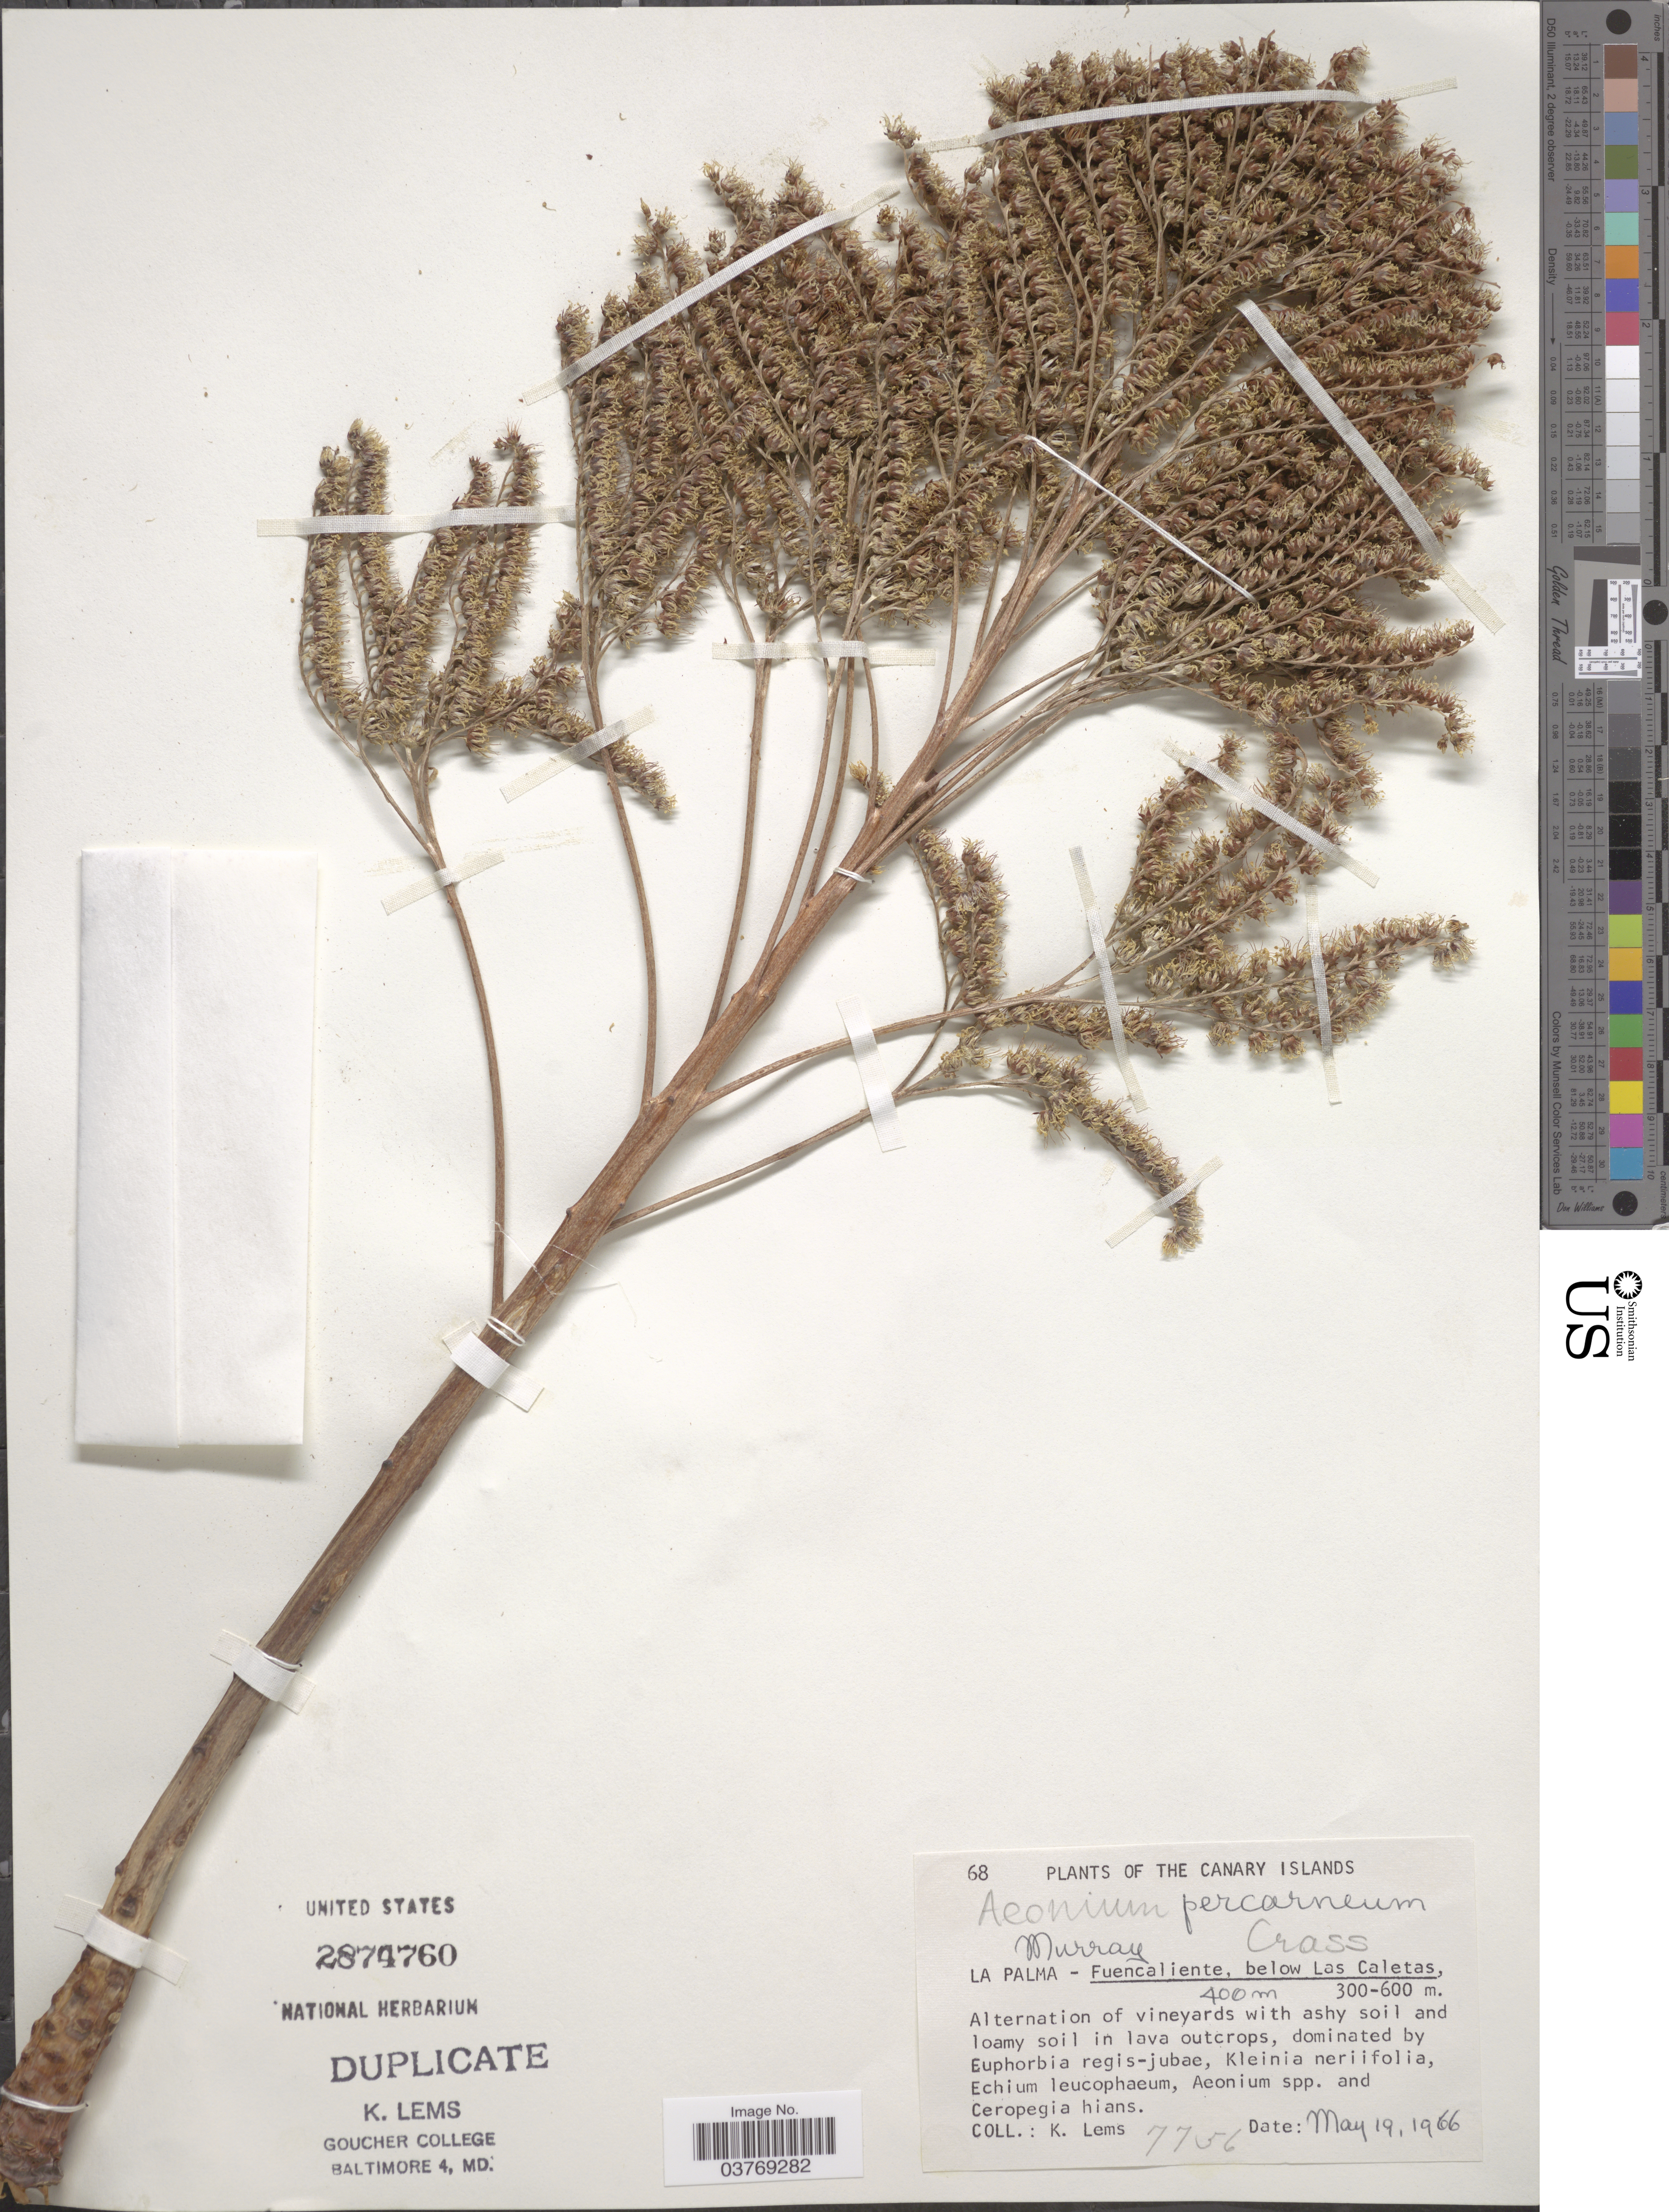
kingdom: Plantae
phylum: Tracheophyta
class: Magnoliopsida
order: Saxifragales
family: Crassulaceae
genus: Aeonium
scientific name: Aeonium percarneum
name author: (R.P. Murray) Pit. & Proust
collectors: K. Lems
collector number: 7756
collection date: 1966-05-19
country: Spain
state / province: Canarias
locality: The Canary Islands. La Palma- Fuencaliente, below Las Caletas.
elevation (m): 300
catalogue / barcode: US 2874760